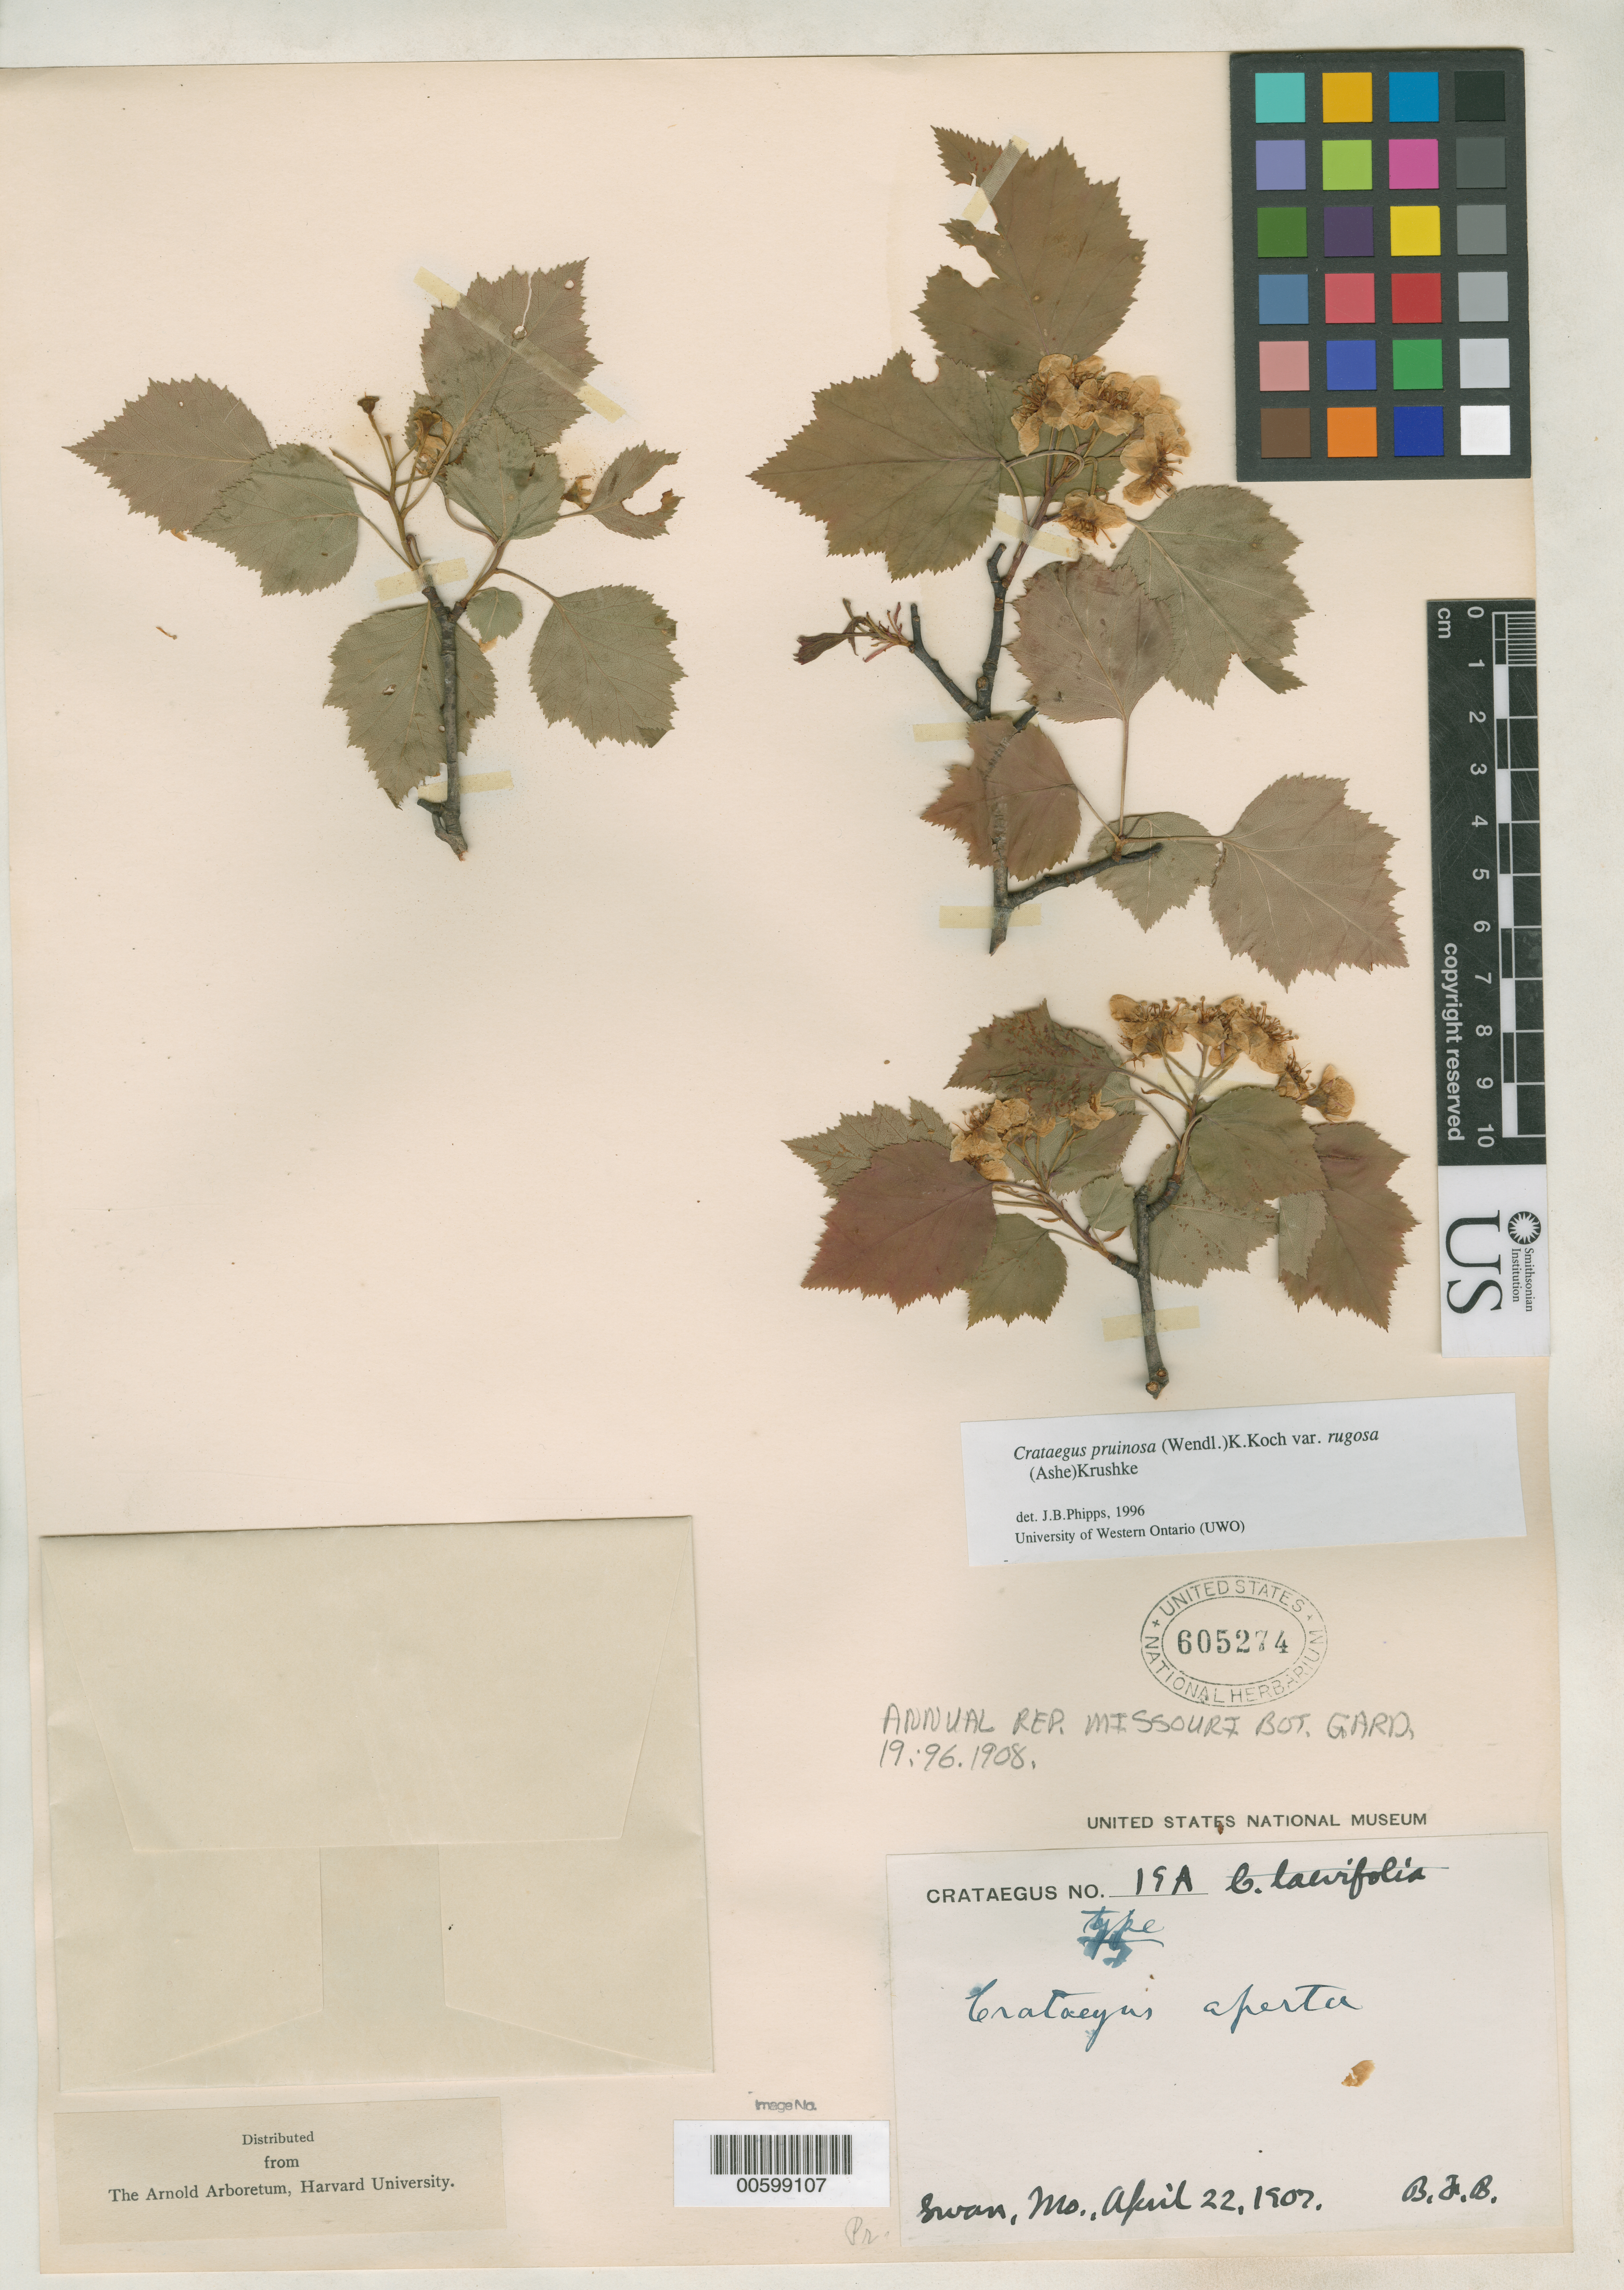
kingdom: Plantae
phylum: Tracheophyta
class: Magnoliopsida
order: Rosales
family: Rosaceae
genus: Crataegus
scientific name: Crataegus aperta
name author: Sarg.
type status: Isotype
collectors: B. F. Bush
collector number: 19 a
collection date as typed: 22 Apr 1907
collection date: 1907-04-22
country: United States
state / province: Missouri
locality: Swan.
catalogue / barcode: US 605274